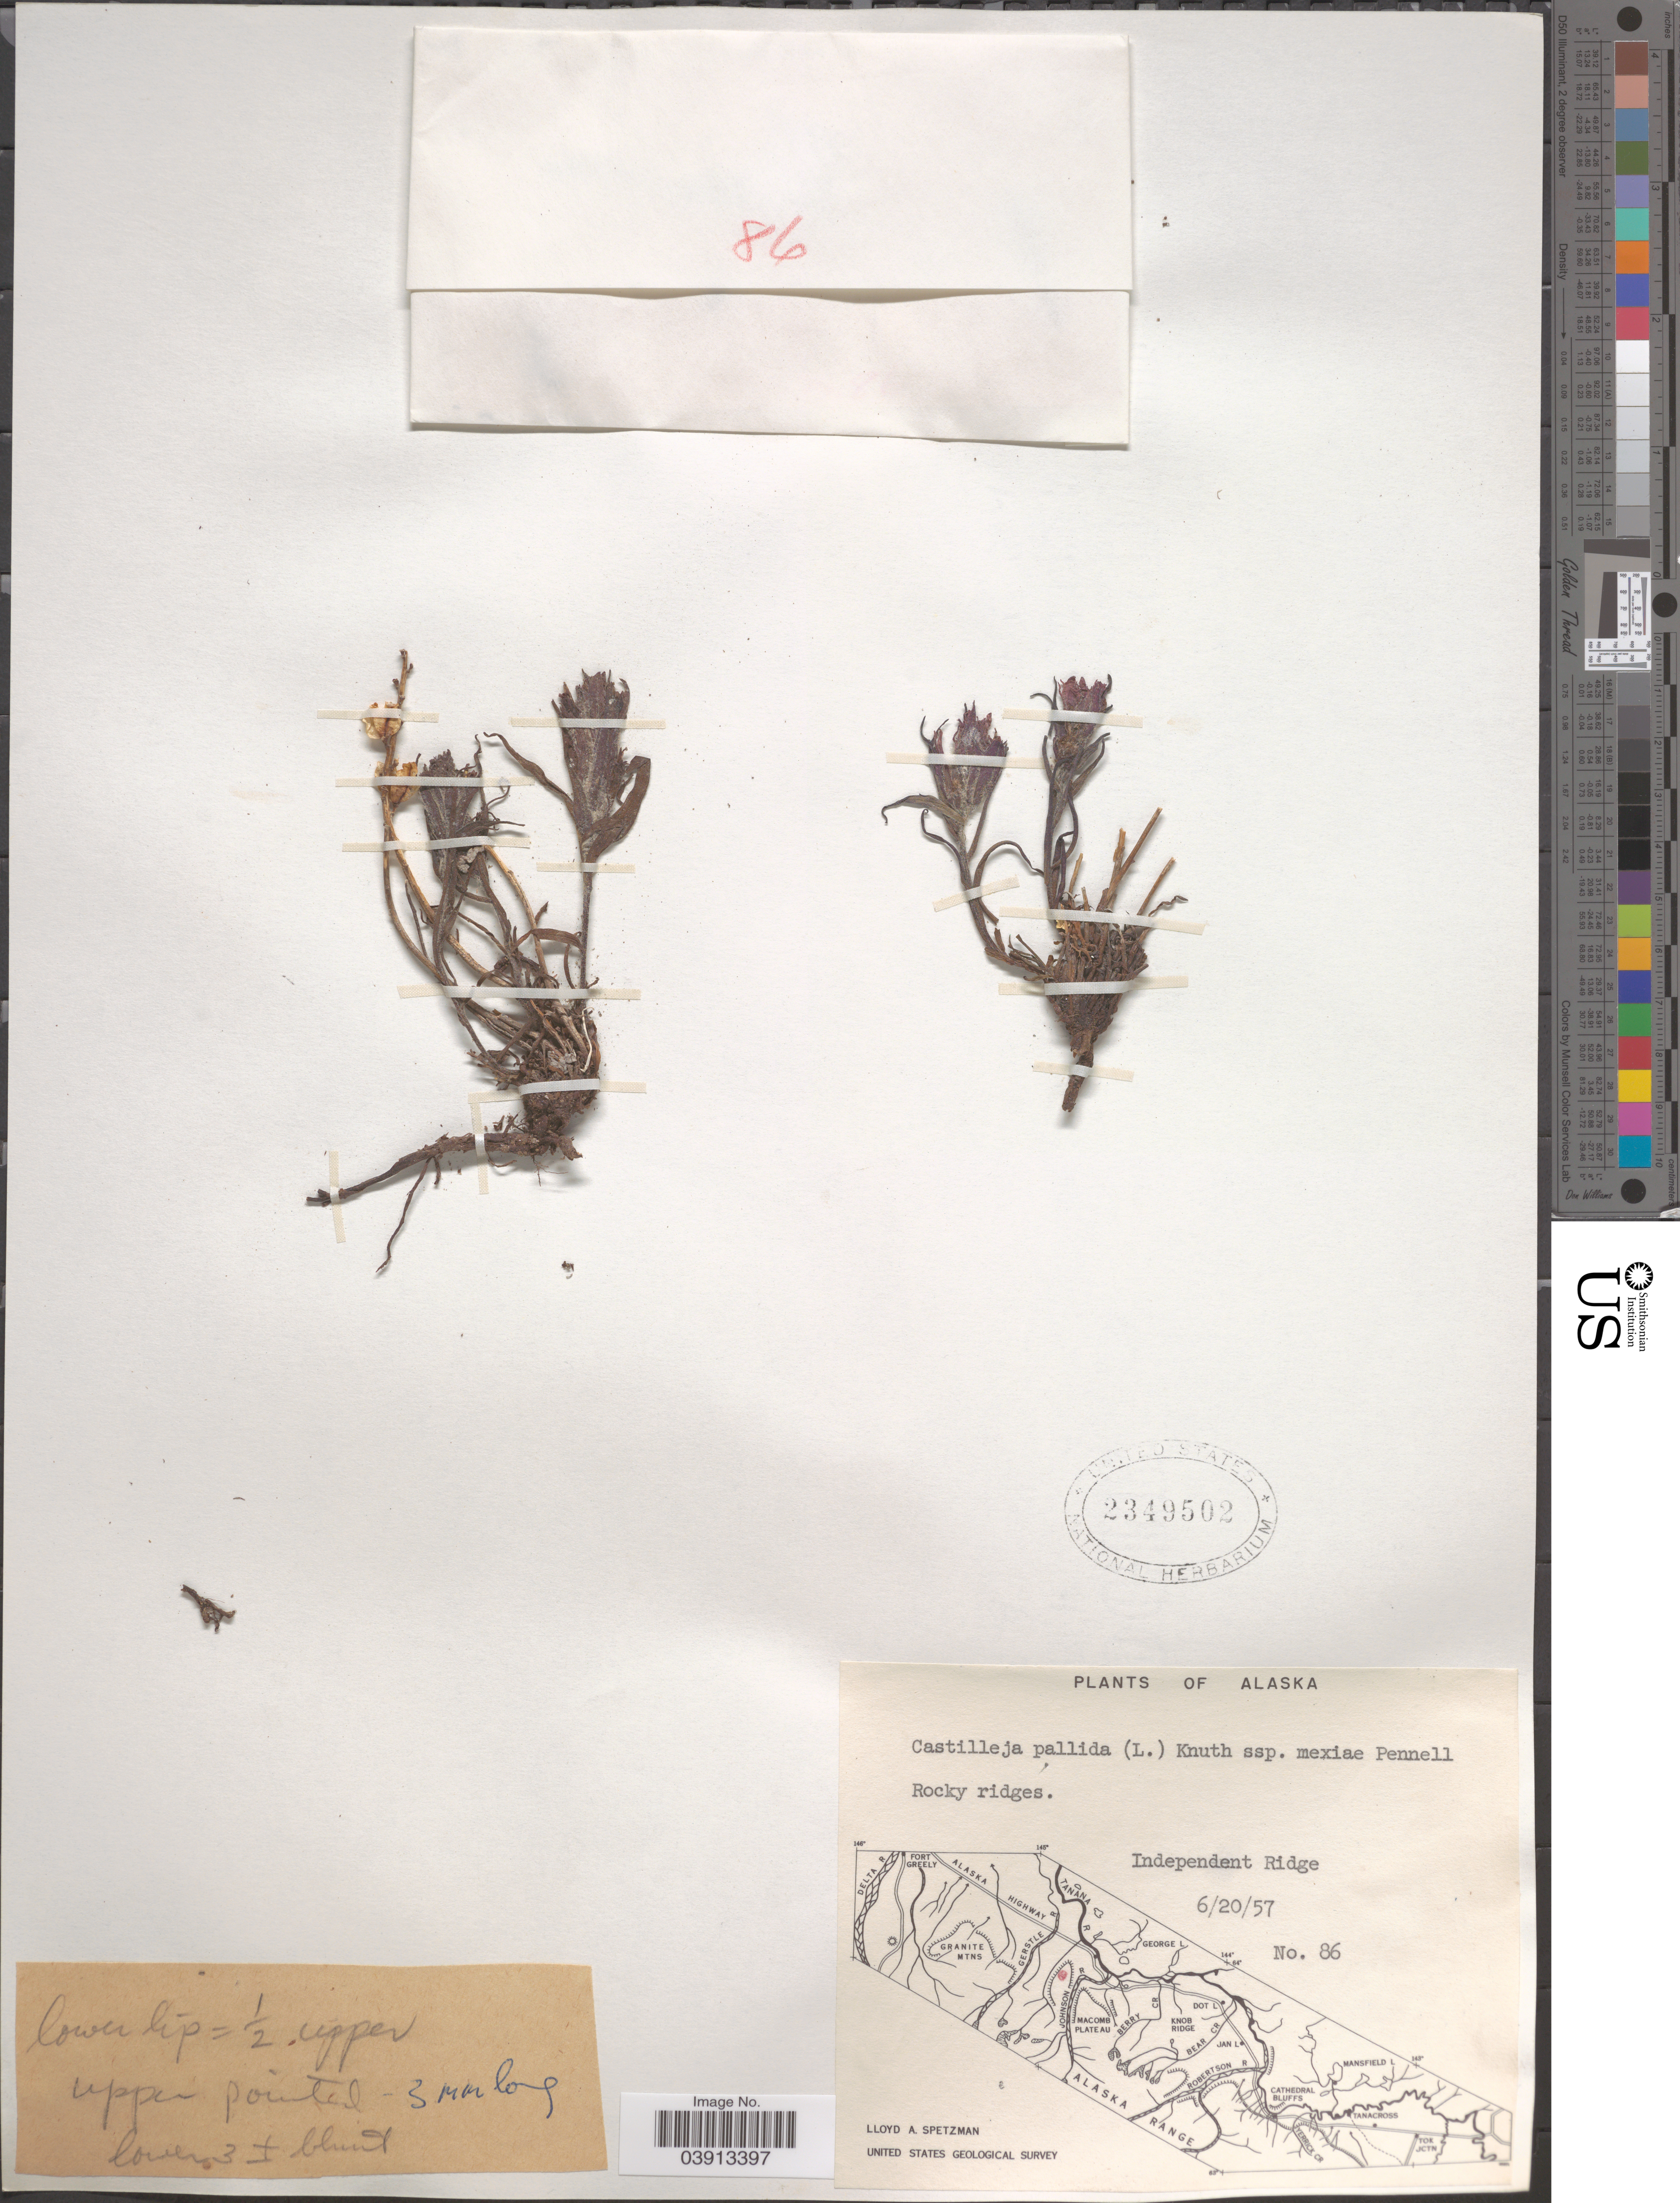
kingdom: Plantae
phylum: Tracheophyta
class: Magnoliopsida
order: Lamiales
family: Orobanchaceae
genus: Castilleja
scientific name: Castilleja pallida subsp. mexiae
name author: Pennell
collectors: L. Spetzman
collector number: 86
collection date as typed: Transcribed d/m/y: 20/6/57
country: United States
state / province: Alaska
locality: Independent Ridge.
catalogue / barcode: US 2349502